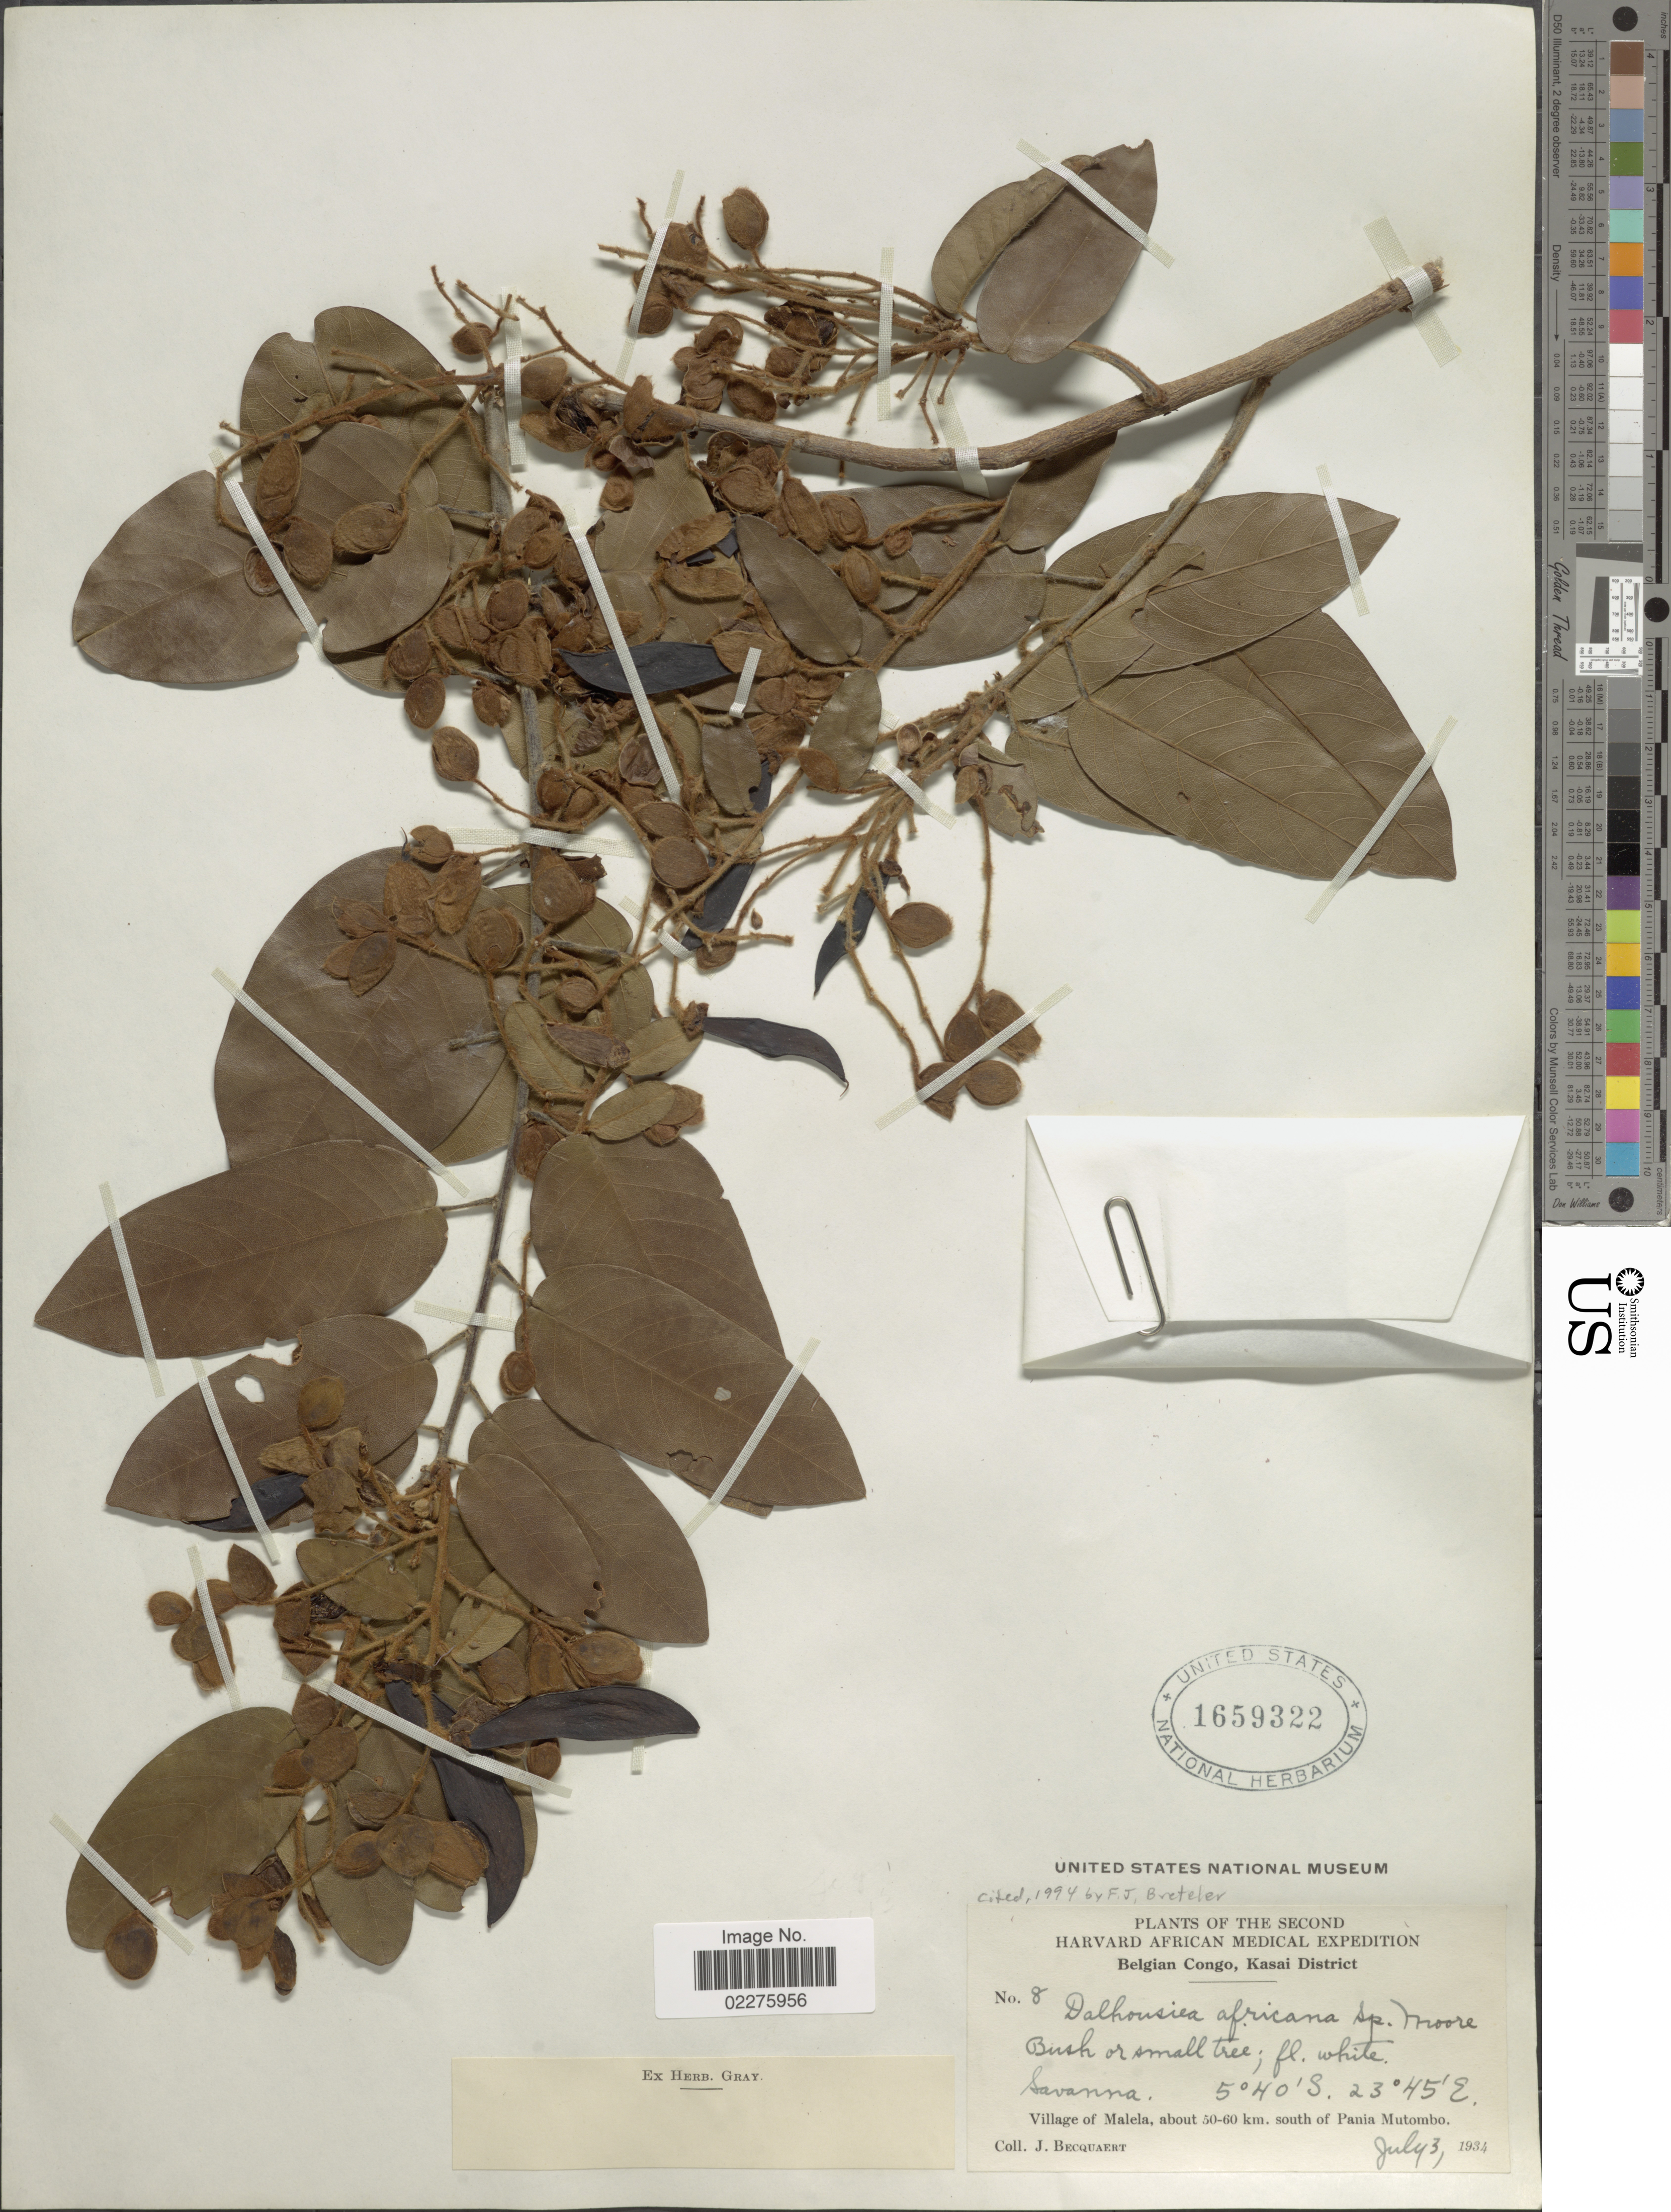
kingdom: Plantae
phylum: Tracheophyta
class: Magnoliopsida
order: Fabales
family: Fabaceae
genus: Dalhousiea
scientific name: Dalhousiea africana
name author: S. Moore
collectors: J. Becquaert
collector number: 8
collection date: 1934-07-03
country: Congo, Democratic Republic of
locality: Belgian Congo, Kasai District, Village of Malela, about 50-60 km south of Pania Mutombo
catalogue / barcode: US 1659322